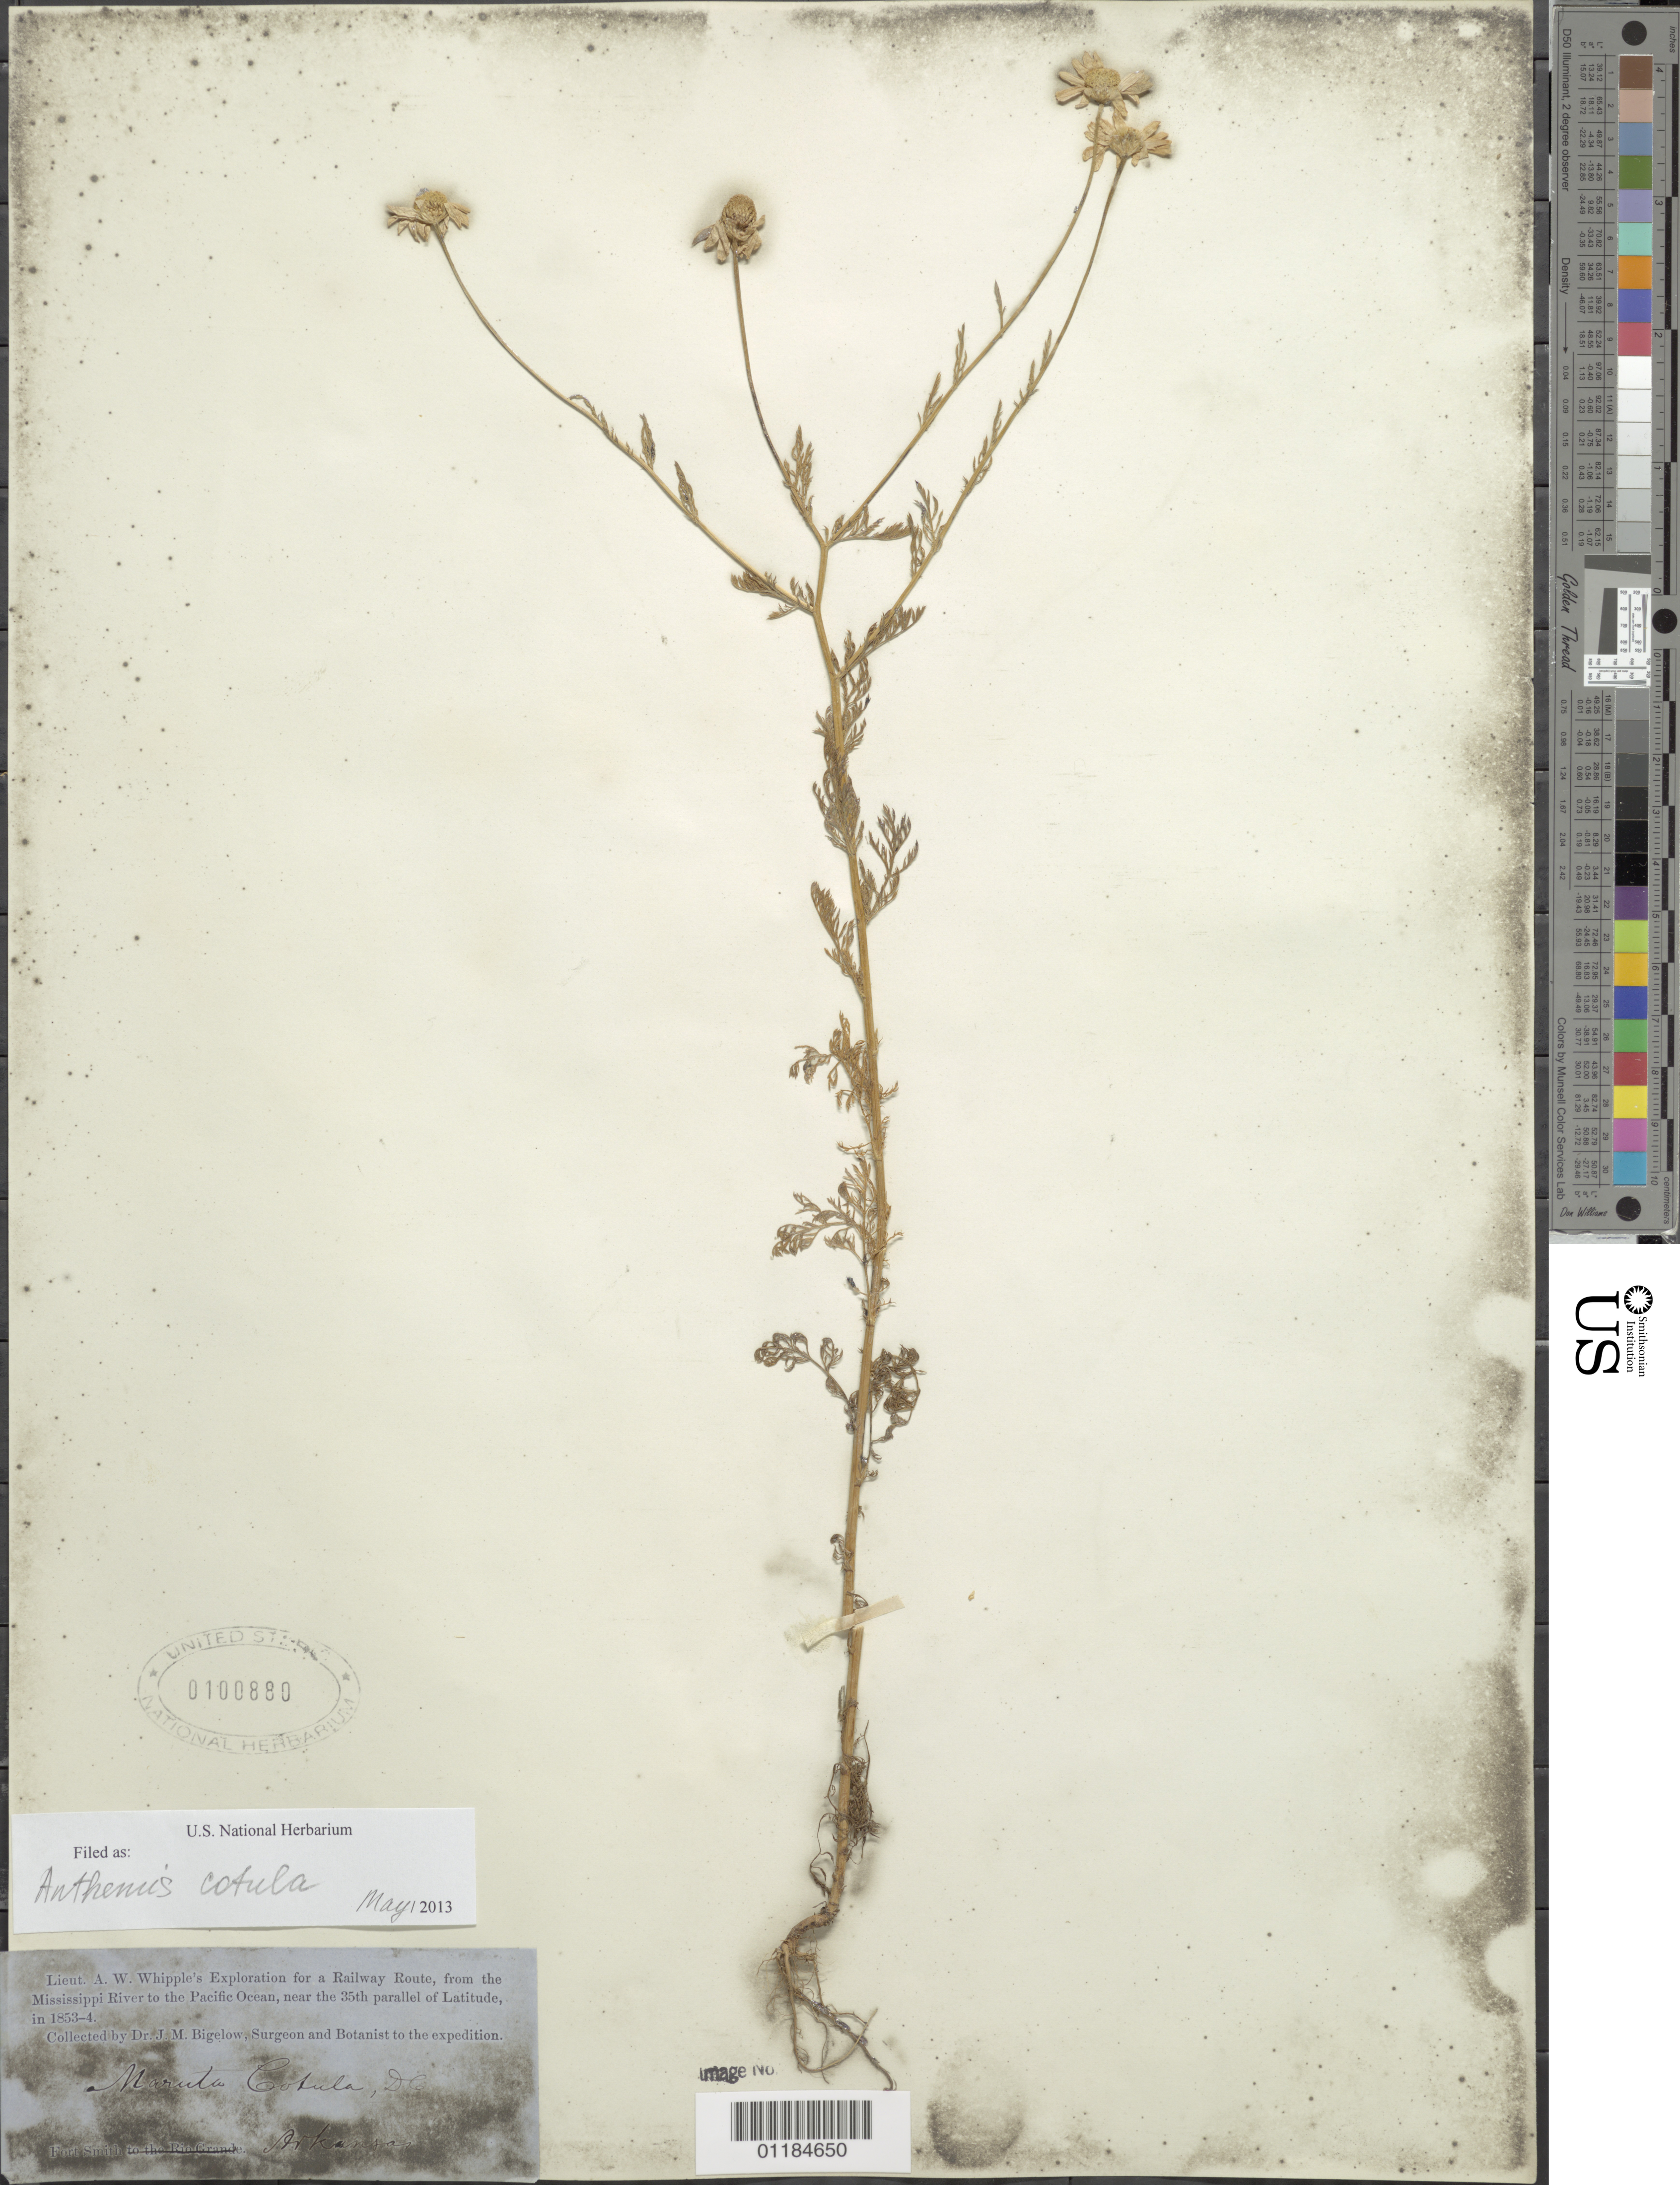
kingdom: Plantae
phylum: Tracheophyta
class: Magnoliopsida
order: Asterales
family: Asteraceae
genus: Anthemis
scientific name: Anthemis cotula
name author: L.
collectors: J. M. Bigelow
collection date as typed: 1853 to -- --- 1854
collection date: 1853/1854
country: United States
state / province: Arkansas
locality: Fort Smith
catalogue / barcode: US 100880